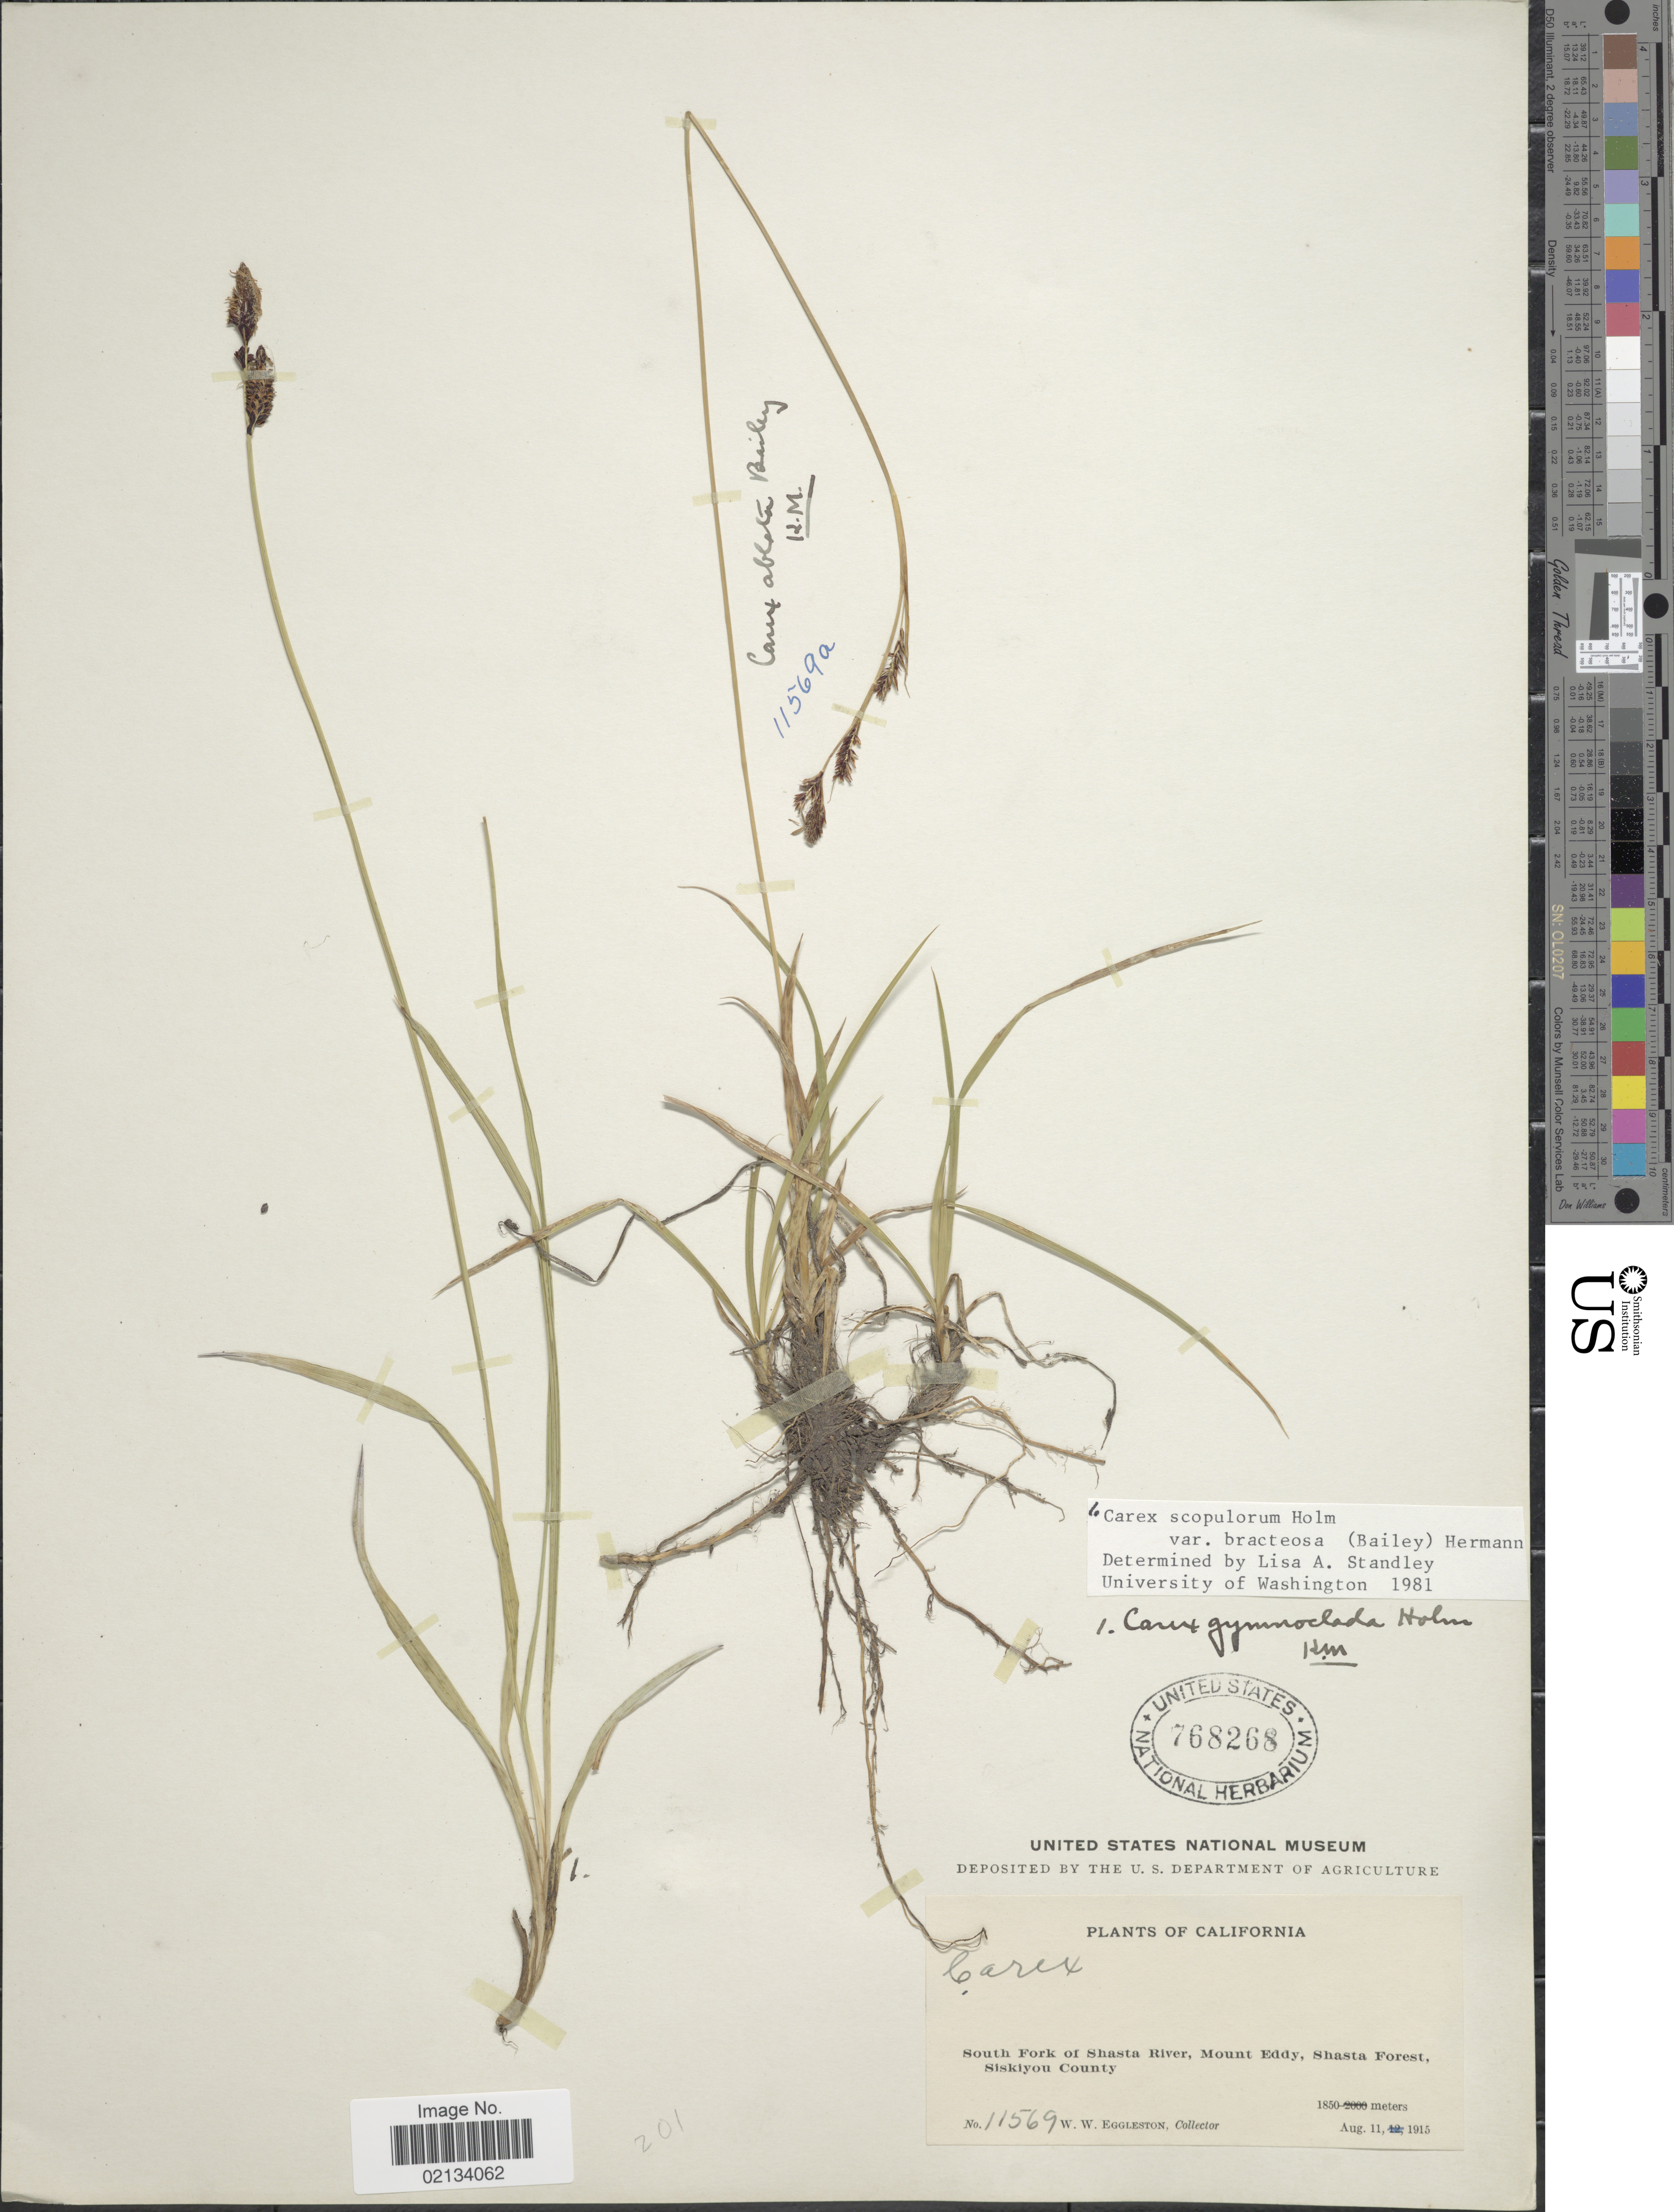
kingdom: Plantae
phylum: Tracheophyta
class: Liliopsida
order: Poales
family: Cyperaceae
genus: Carex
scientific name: Carex scopulorum var. bracteosa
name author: (L.H. Bailey) F.J. Herm.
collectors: W. W. Eggleston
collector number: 11569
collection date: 1915-08-11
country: United States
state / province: California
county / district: Siskiyou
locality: South Fork of Shasta River, Mount Eddy, Shasta Forest, Siskiyou County.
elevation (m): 1850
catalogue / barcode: US 768268